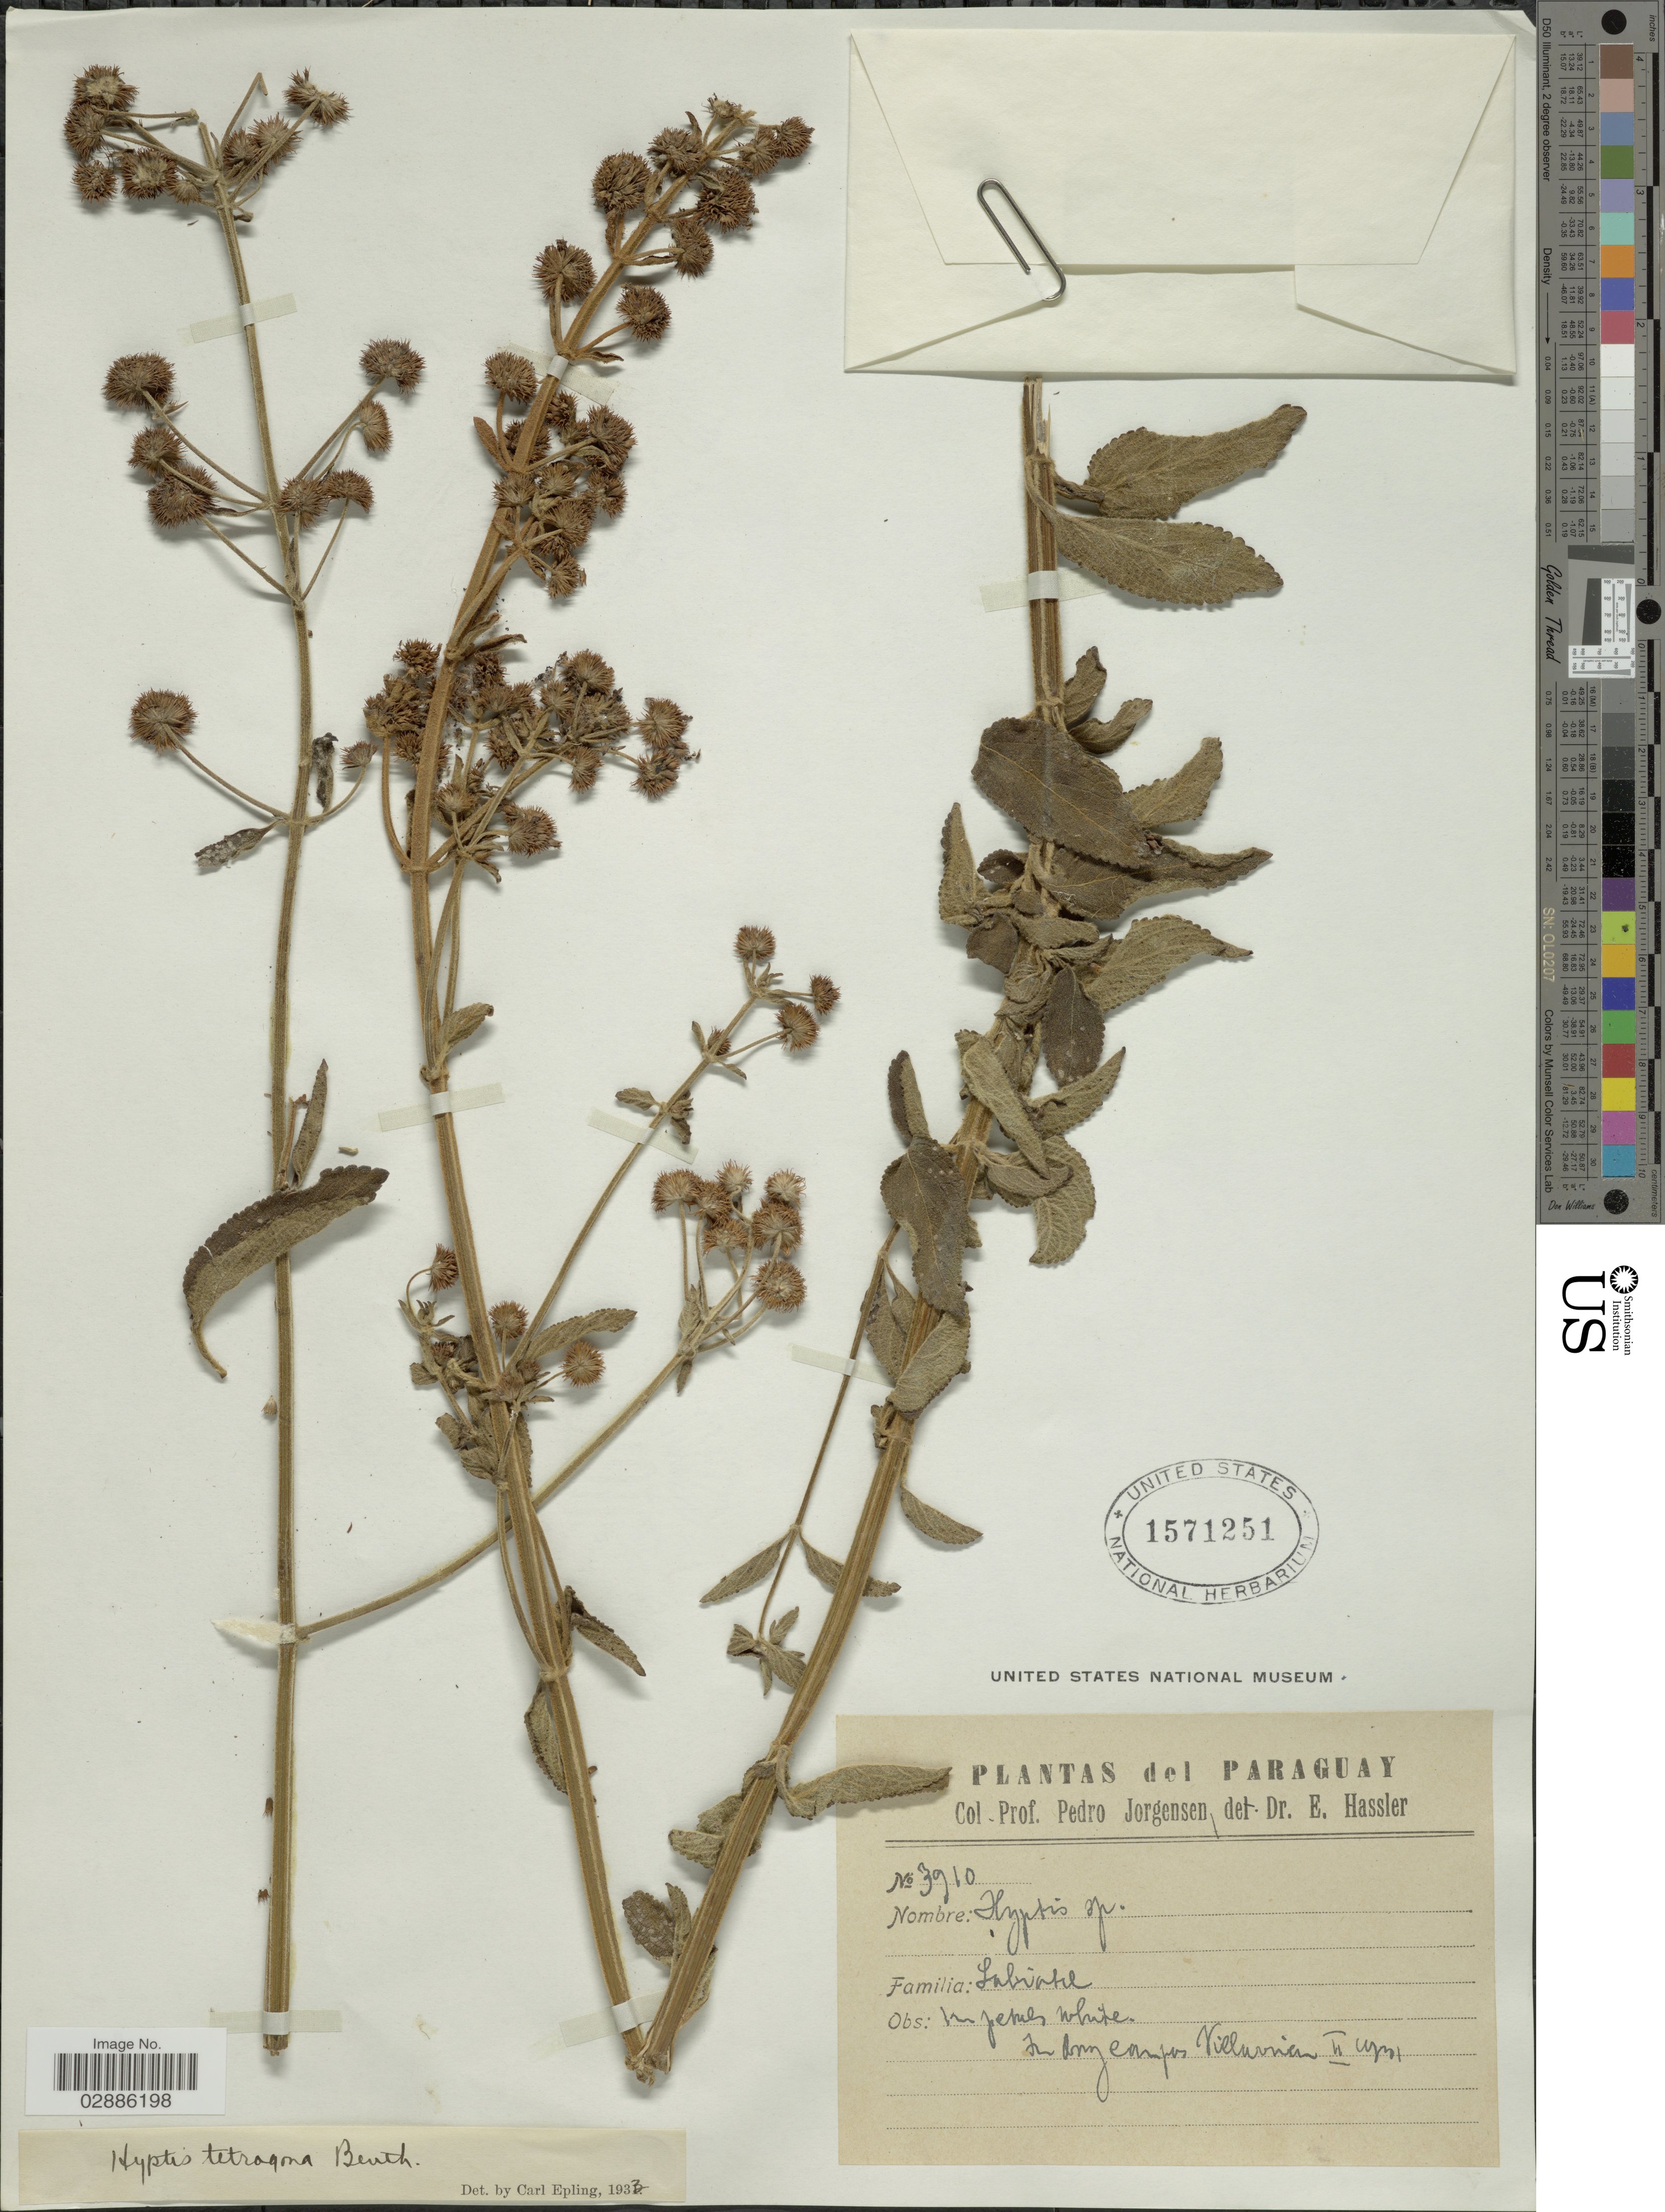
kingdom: Plantae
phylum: Tracheophyta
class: Magnoliopsida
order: Lamiales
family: Lamiaceae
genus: Hyptis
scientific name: Hyptis tetragona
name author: Pohl ex Benth.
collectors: P. Jörgensen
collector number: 3910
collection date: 1931-02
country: Paraguay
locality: Villarrica.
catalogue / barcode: US 1571251